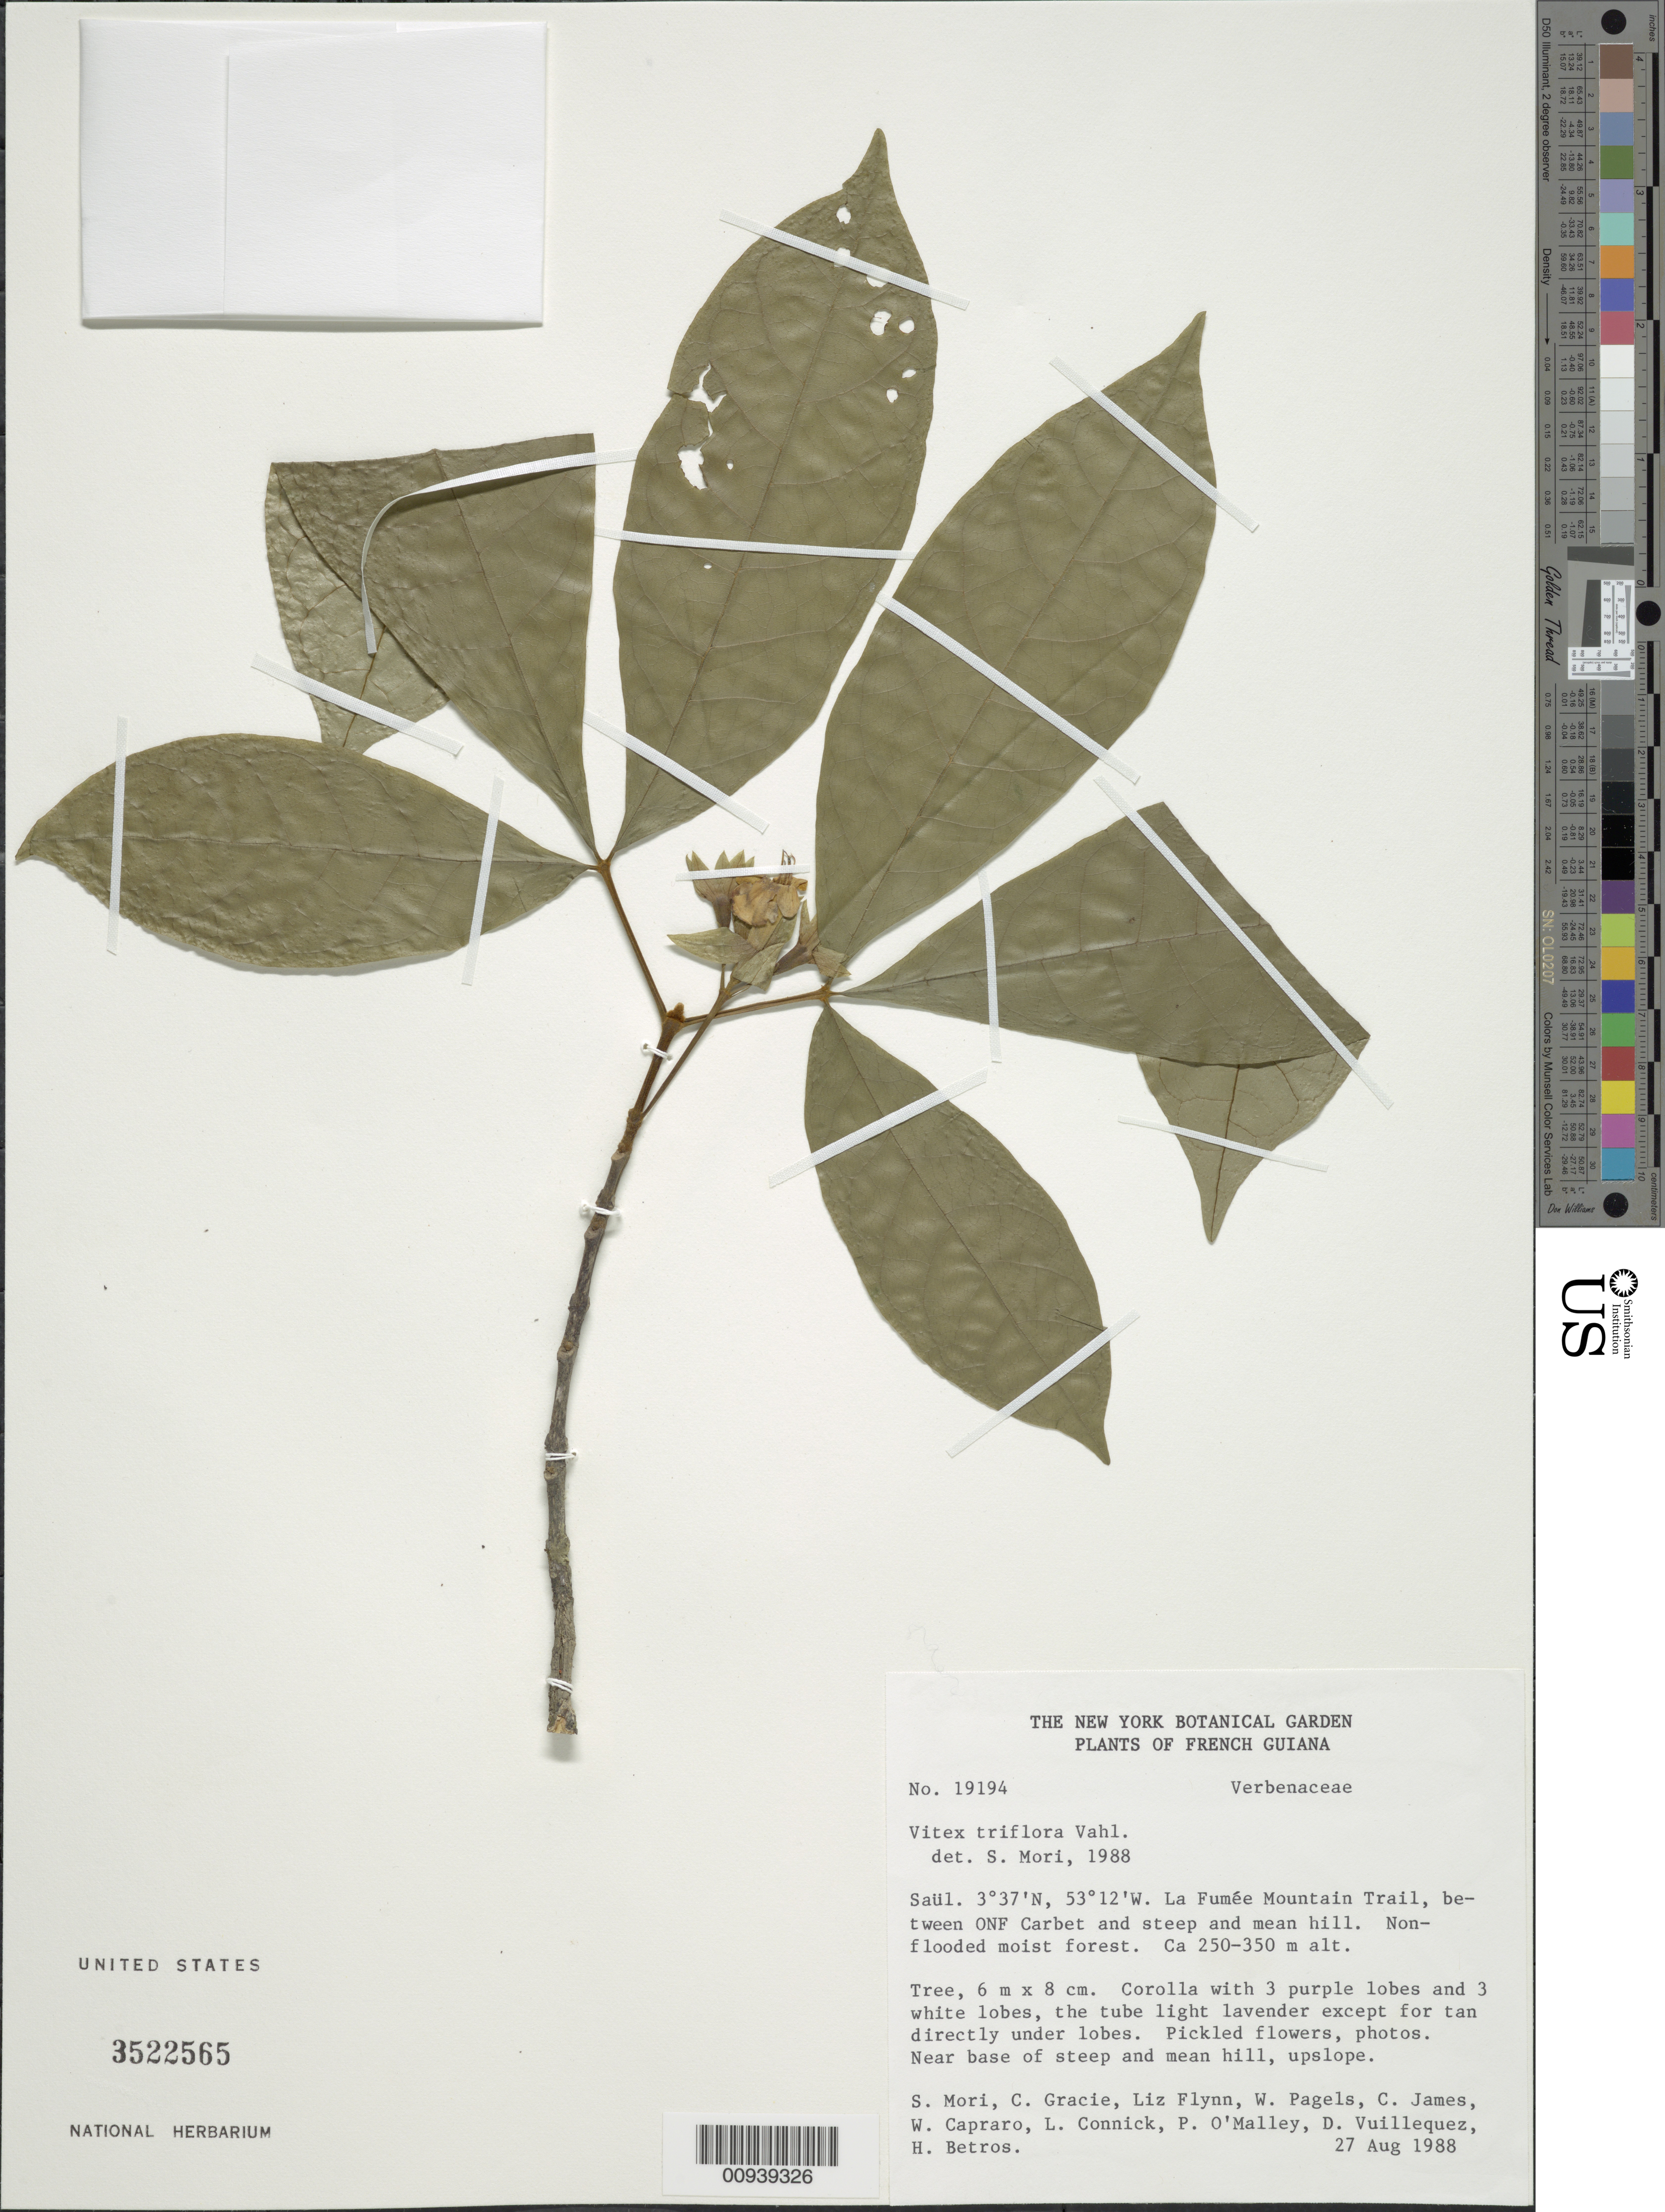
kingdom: Plantae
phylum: Tracheophyta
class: Magnoliopsida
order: Lamiales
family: Lamiaceae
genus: Vitex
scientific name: Vitex triflora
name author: Vahl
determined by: Mori, Scott A.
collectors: S. Mori, C. A. Gracie, L. Flynn, W. Pagels, C. James, W. Capraro, L. Connick, P. O'Malley, D. Vuillequez & H. Betros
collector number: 19194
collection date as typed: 27-Aug-88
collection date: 1988-08-27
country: French Guiana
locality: Saül, La Fumée Mountain Trail, between ONF Carbet and steep and mean hill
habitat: Non-flooded moist forest; near base of steep and mean hill, upslope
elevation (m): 250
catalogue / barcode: US 3522565